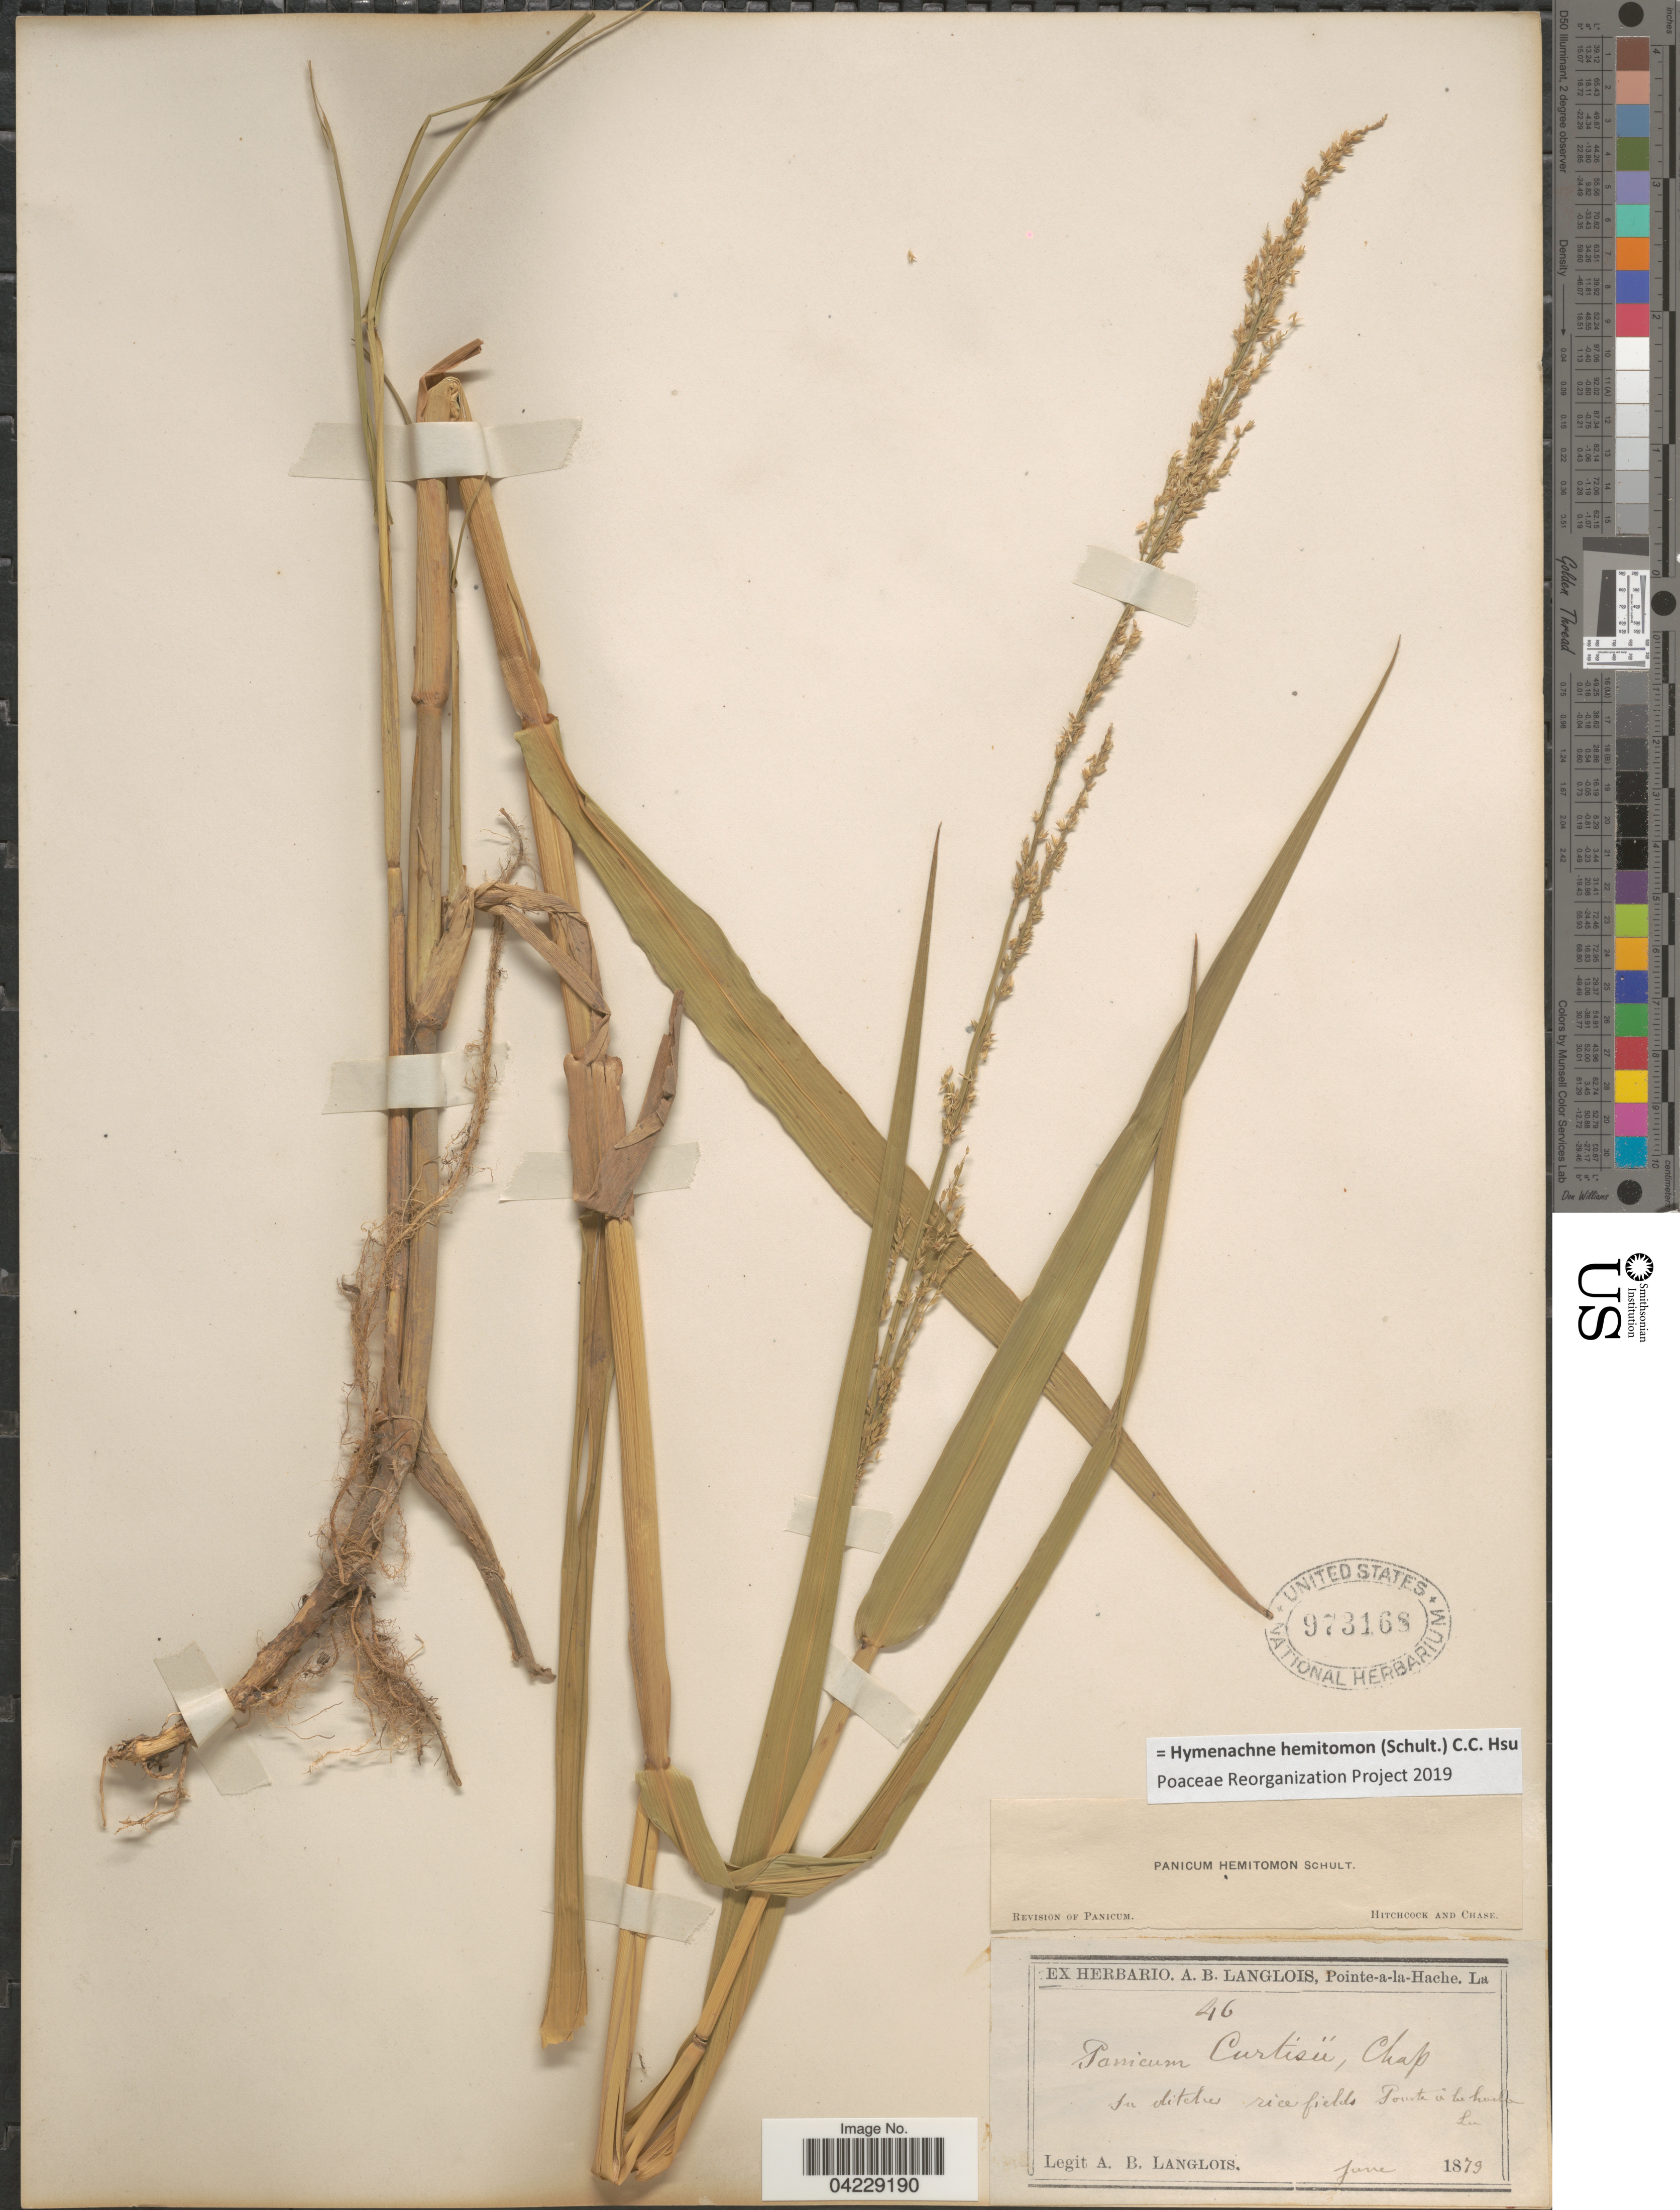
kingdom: Plantae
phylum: Tracheophyta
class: Liliopsida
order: Poales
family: Poaceae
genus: Hymenachne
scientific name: Hymenachne hemitomon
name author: (Schult.) C. C. Hsu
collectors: A. Langlois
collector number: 46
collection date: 1879-06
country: United States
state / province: Louisiana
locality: In ditches rice fields.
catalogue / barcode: US 973168